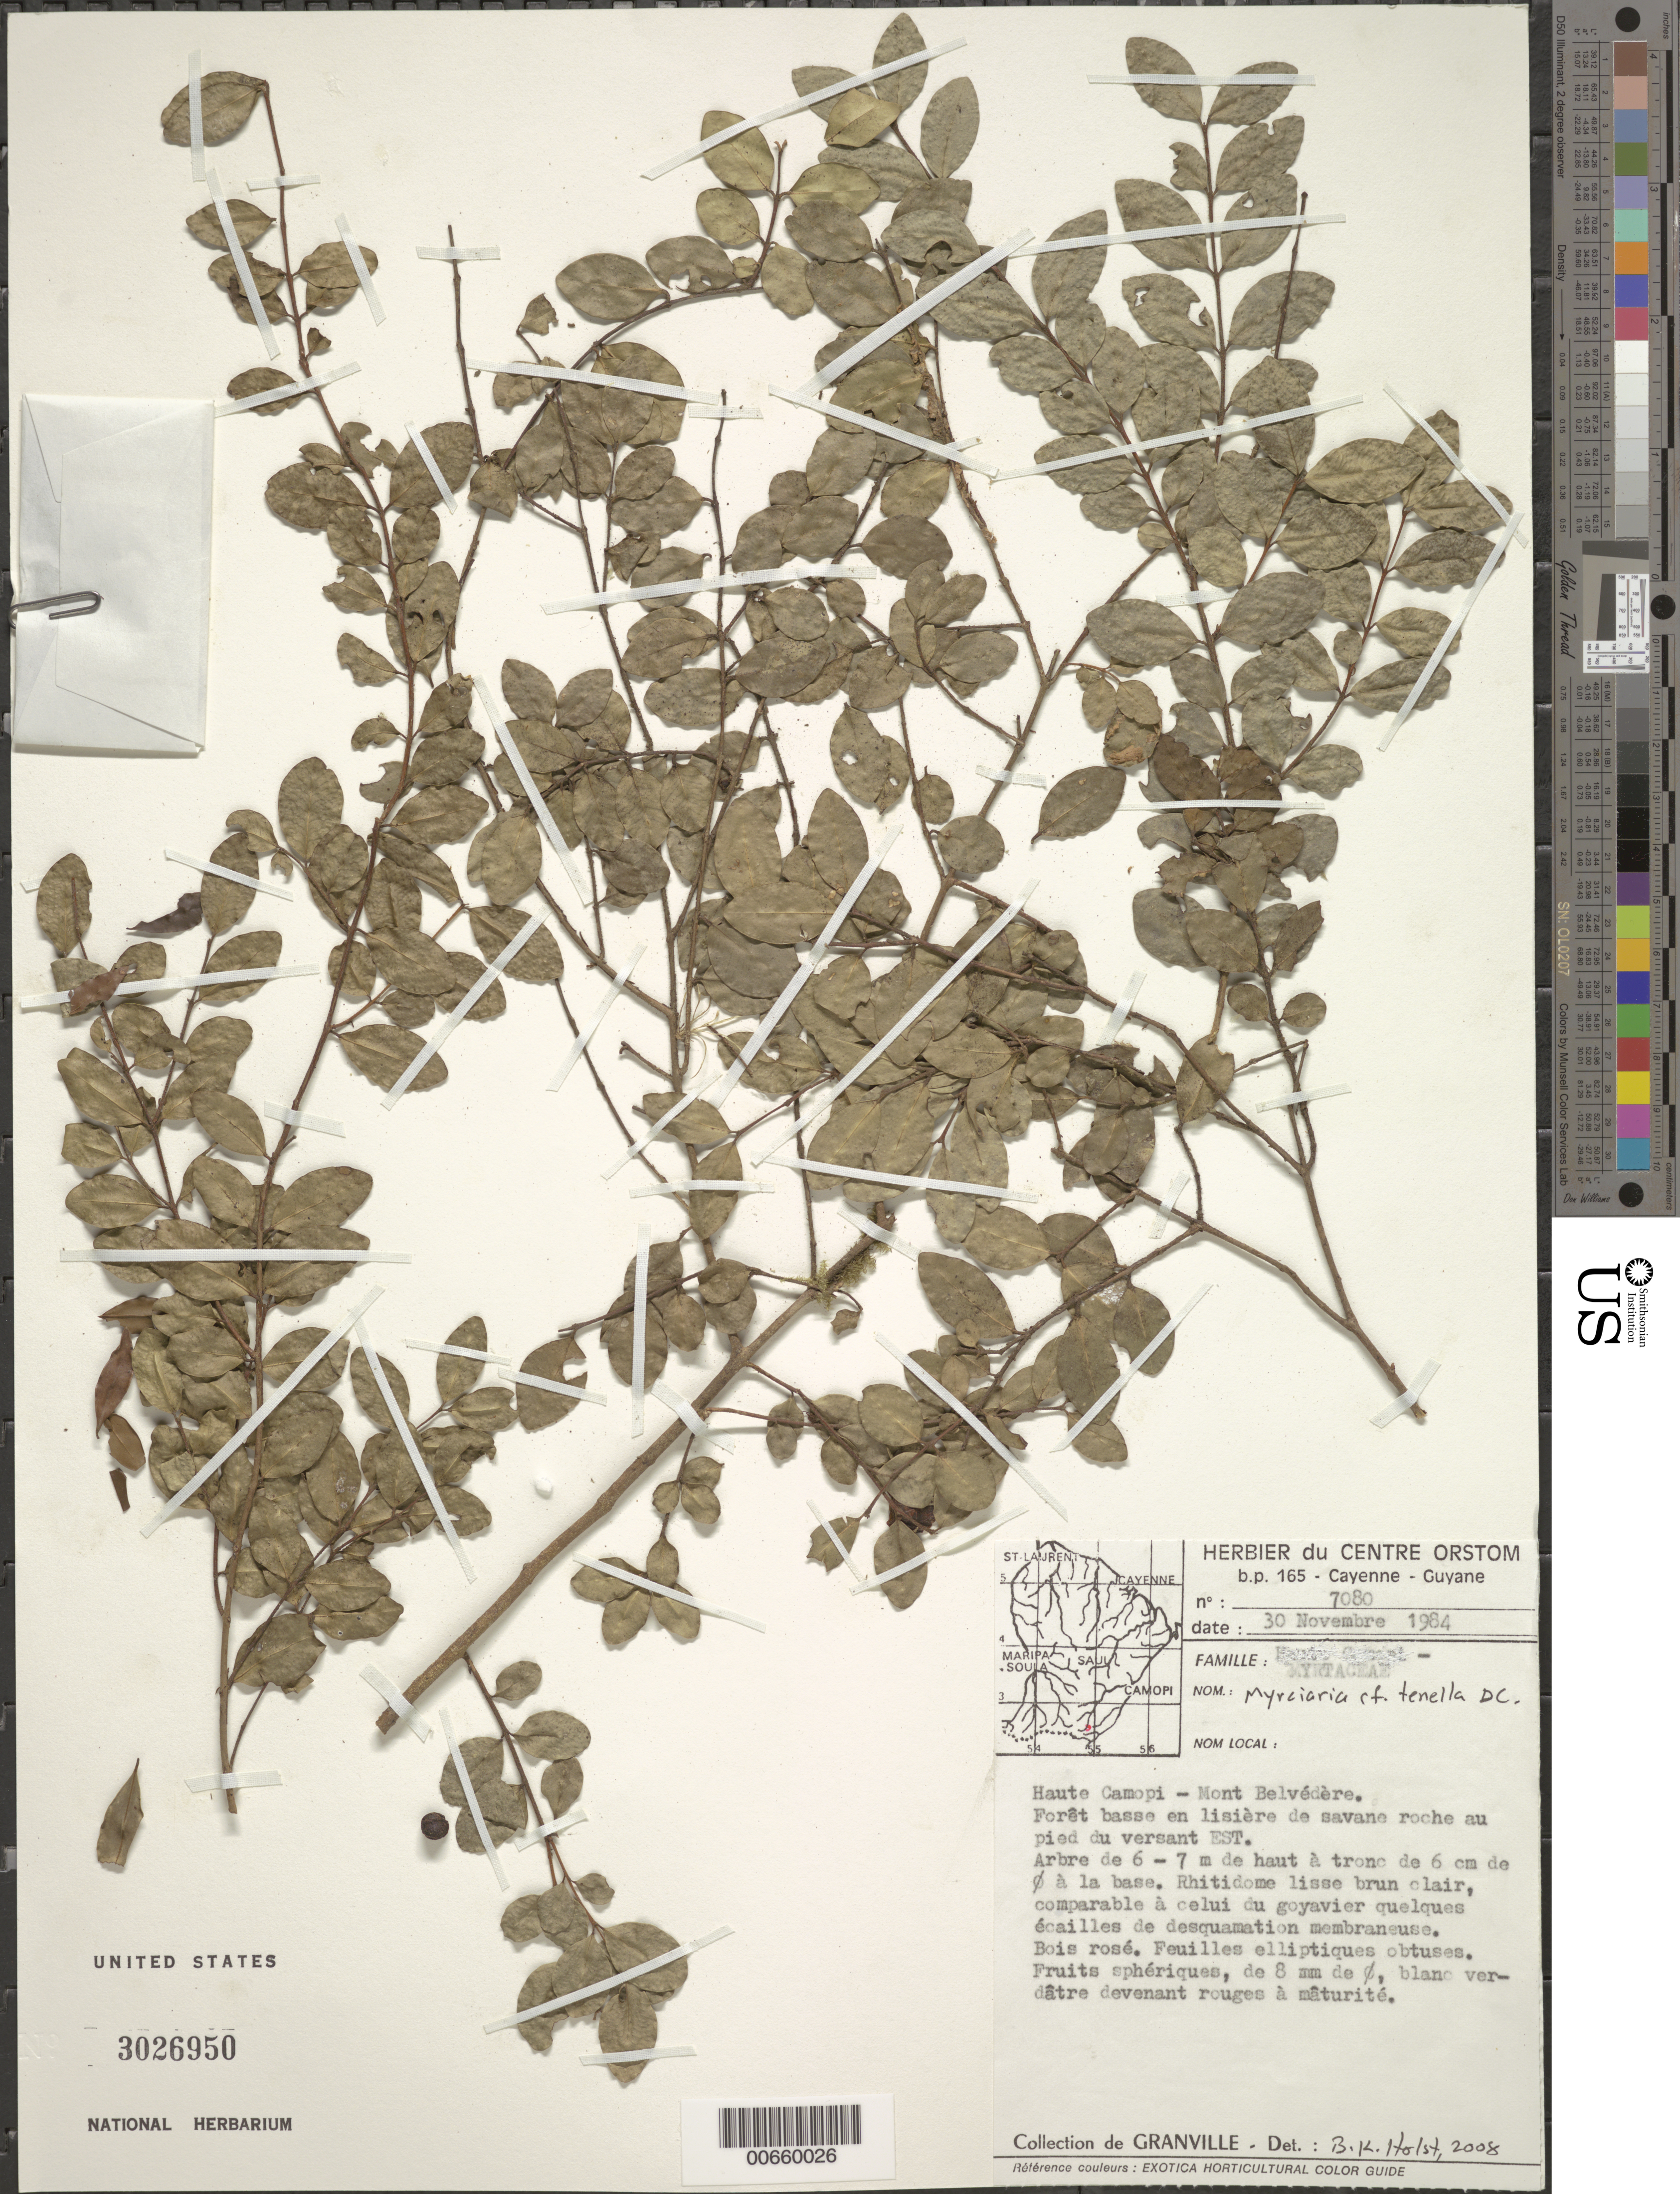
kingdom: Plantae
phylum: Tracheophyta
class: Magnoliopsida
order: Myrtales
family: Myrtaceae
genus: Myrciaria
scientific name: Myrciaria tenella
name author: (DC.) O. Berg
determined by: Holst, Bruce K.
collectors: J.-J. de Granville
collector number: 7080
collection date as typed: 30-Nov-84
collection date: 1984-11-30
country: French Guiana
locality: Mont Belvédère, haute Camopi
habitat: Forêt basse en lisière de la savane roche au pied du versant EST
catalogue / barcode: US 3026950